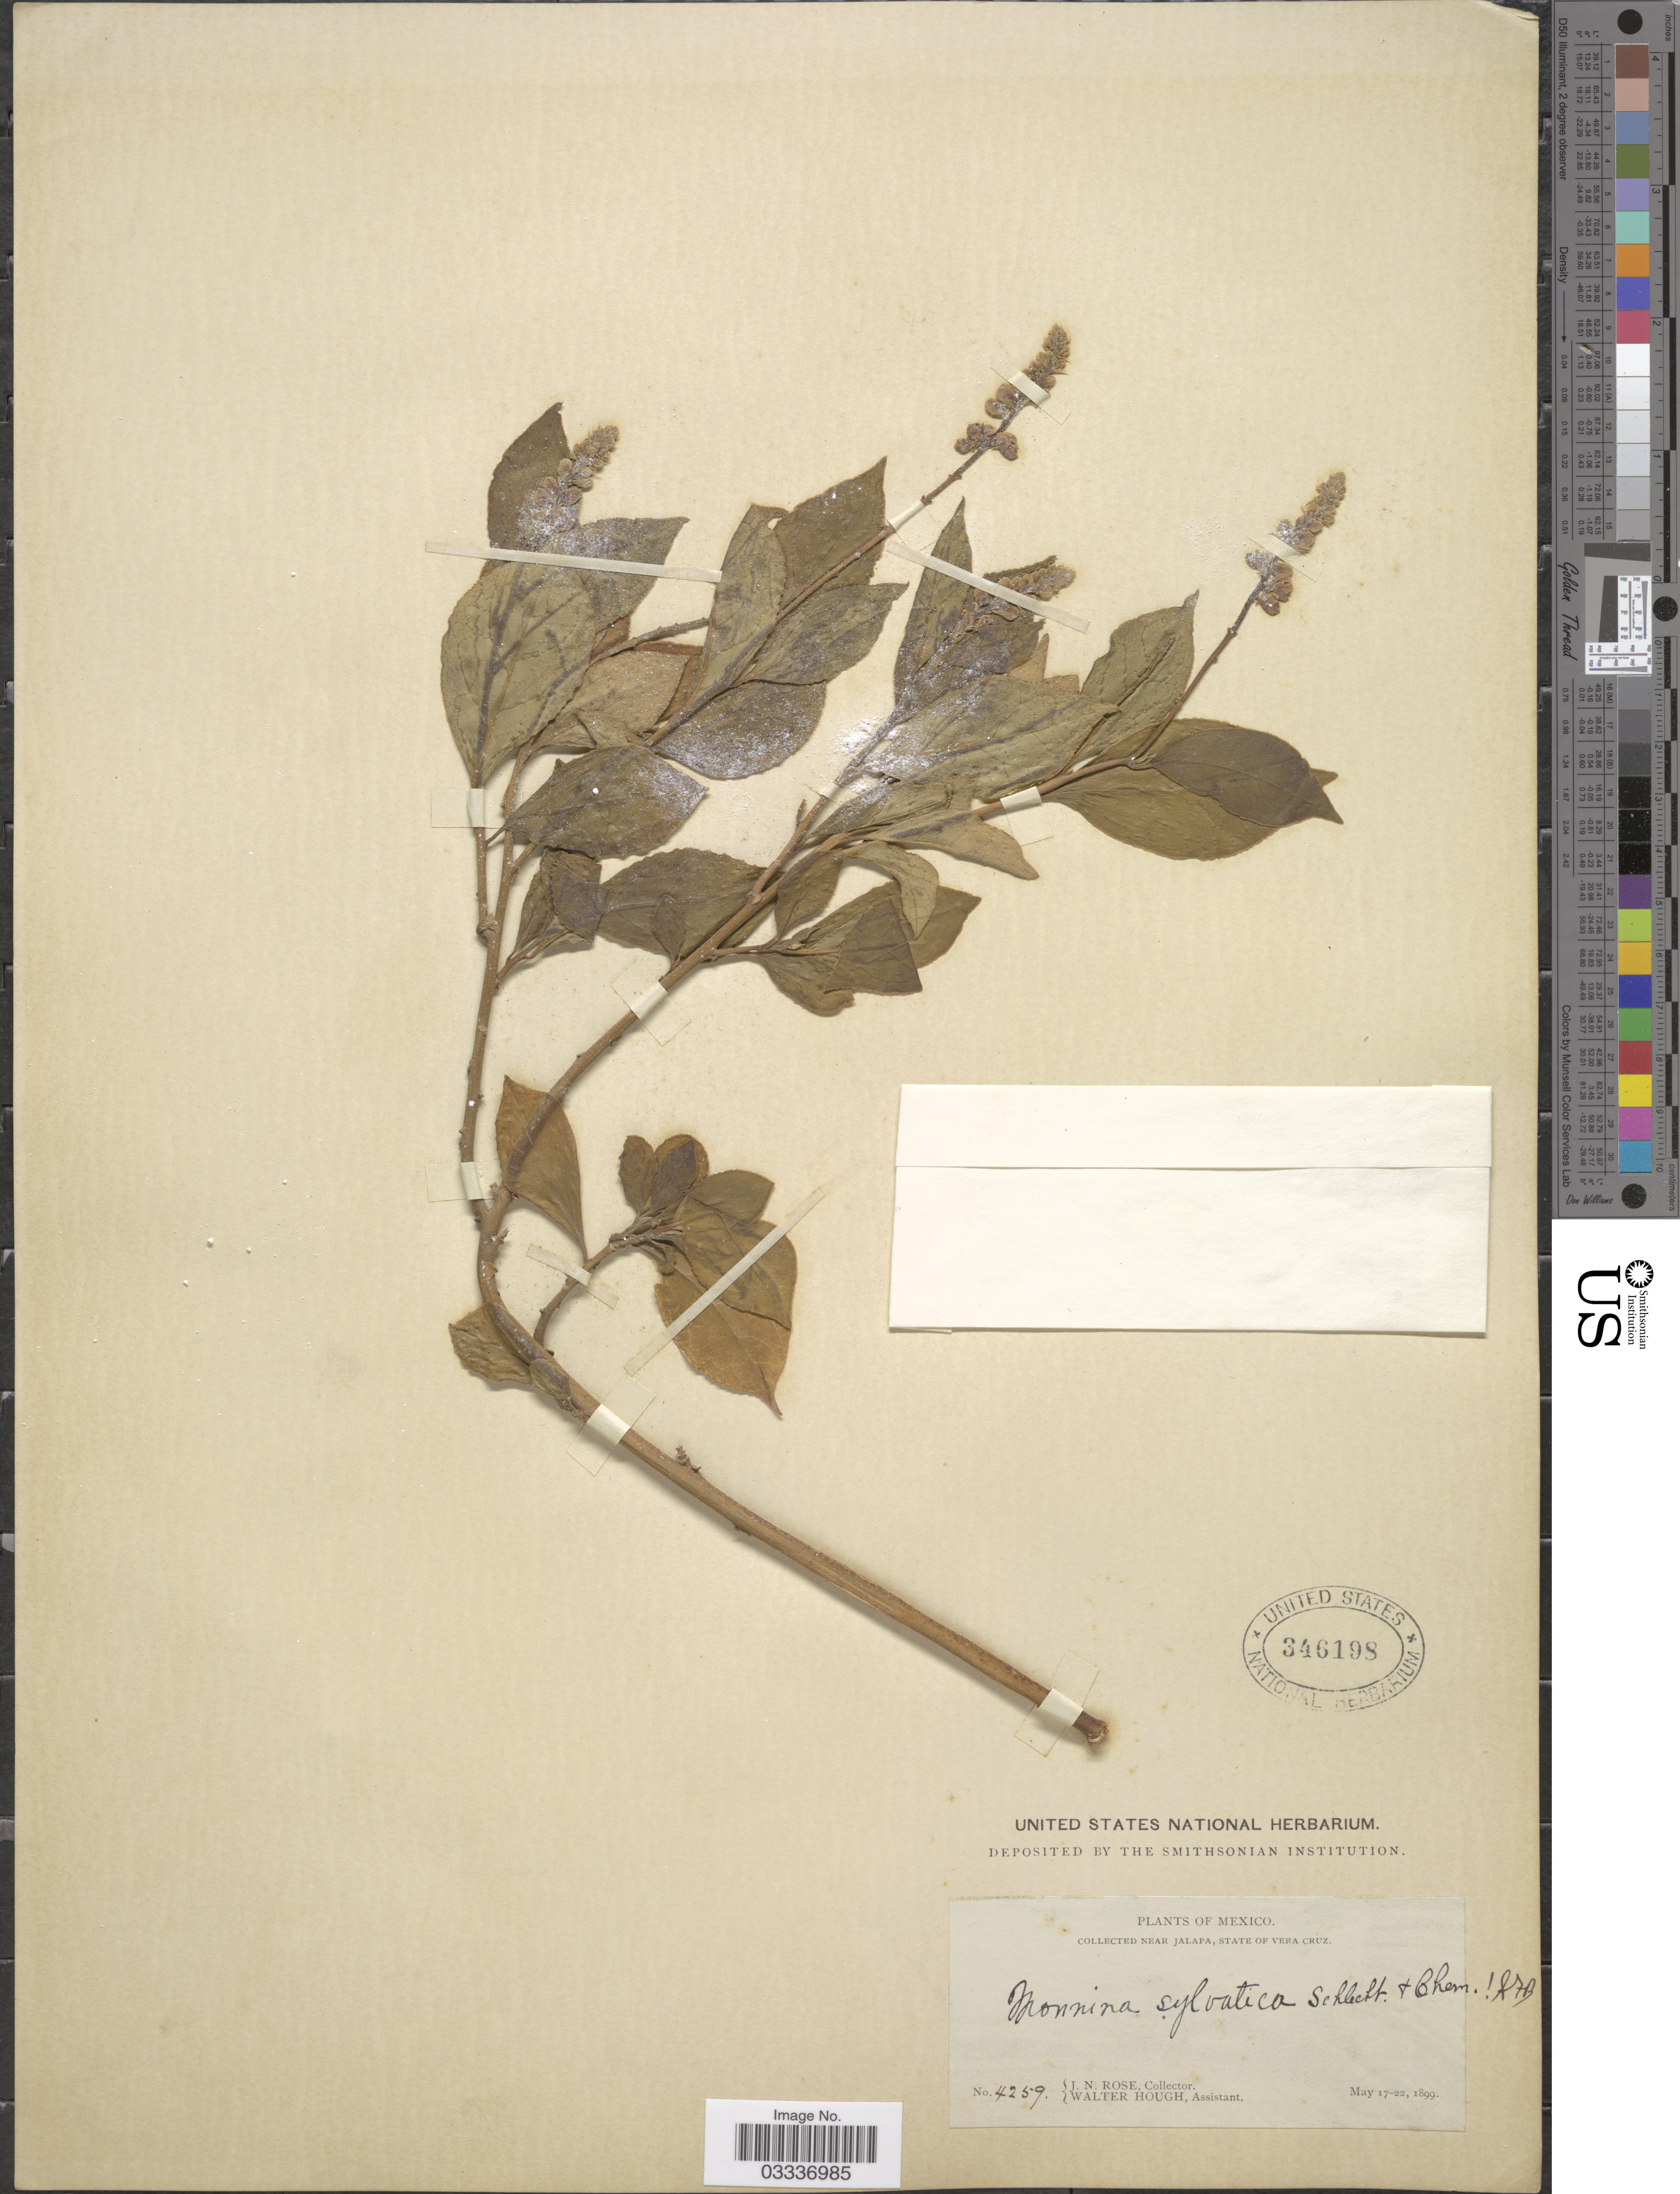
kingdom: Plantae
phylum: Tracheophyta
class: Magnoliopsida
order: Fabales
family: Polygalaceae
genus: Monnina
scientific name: Monnina sylvatica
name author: Schltdl. & Cham.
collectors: J. N. Rose & W. Hough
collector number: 4259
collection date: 1899-05-17/1899-05-22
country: Mexico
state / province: Veracruz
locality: Near Jalapa, State of Vera Cruz.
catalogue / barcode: US 346198